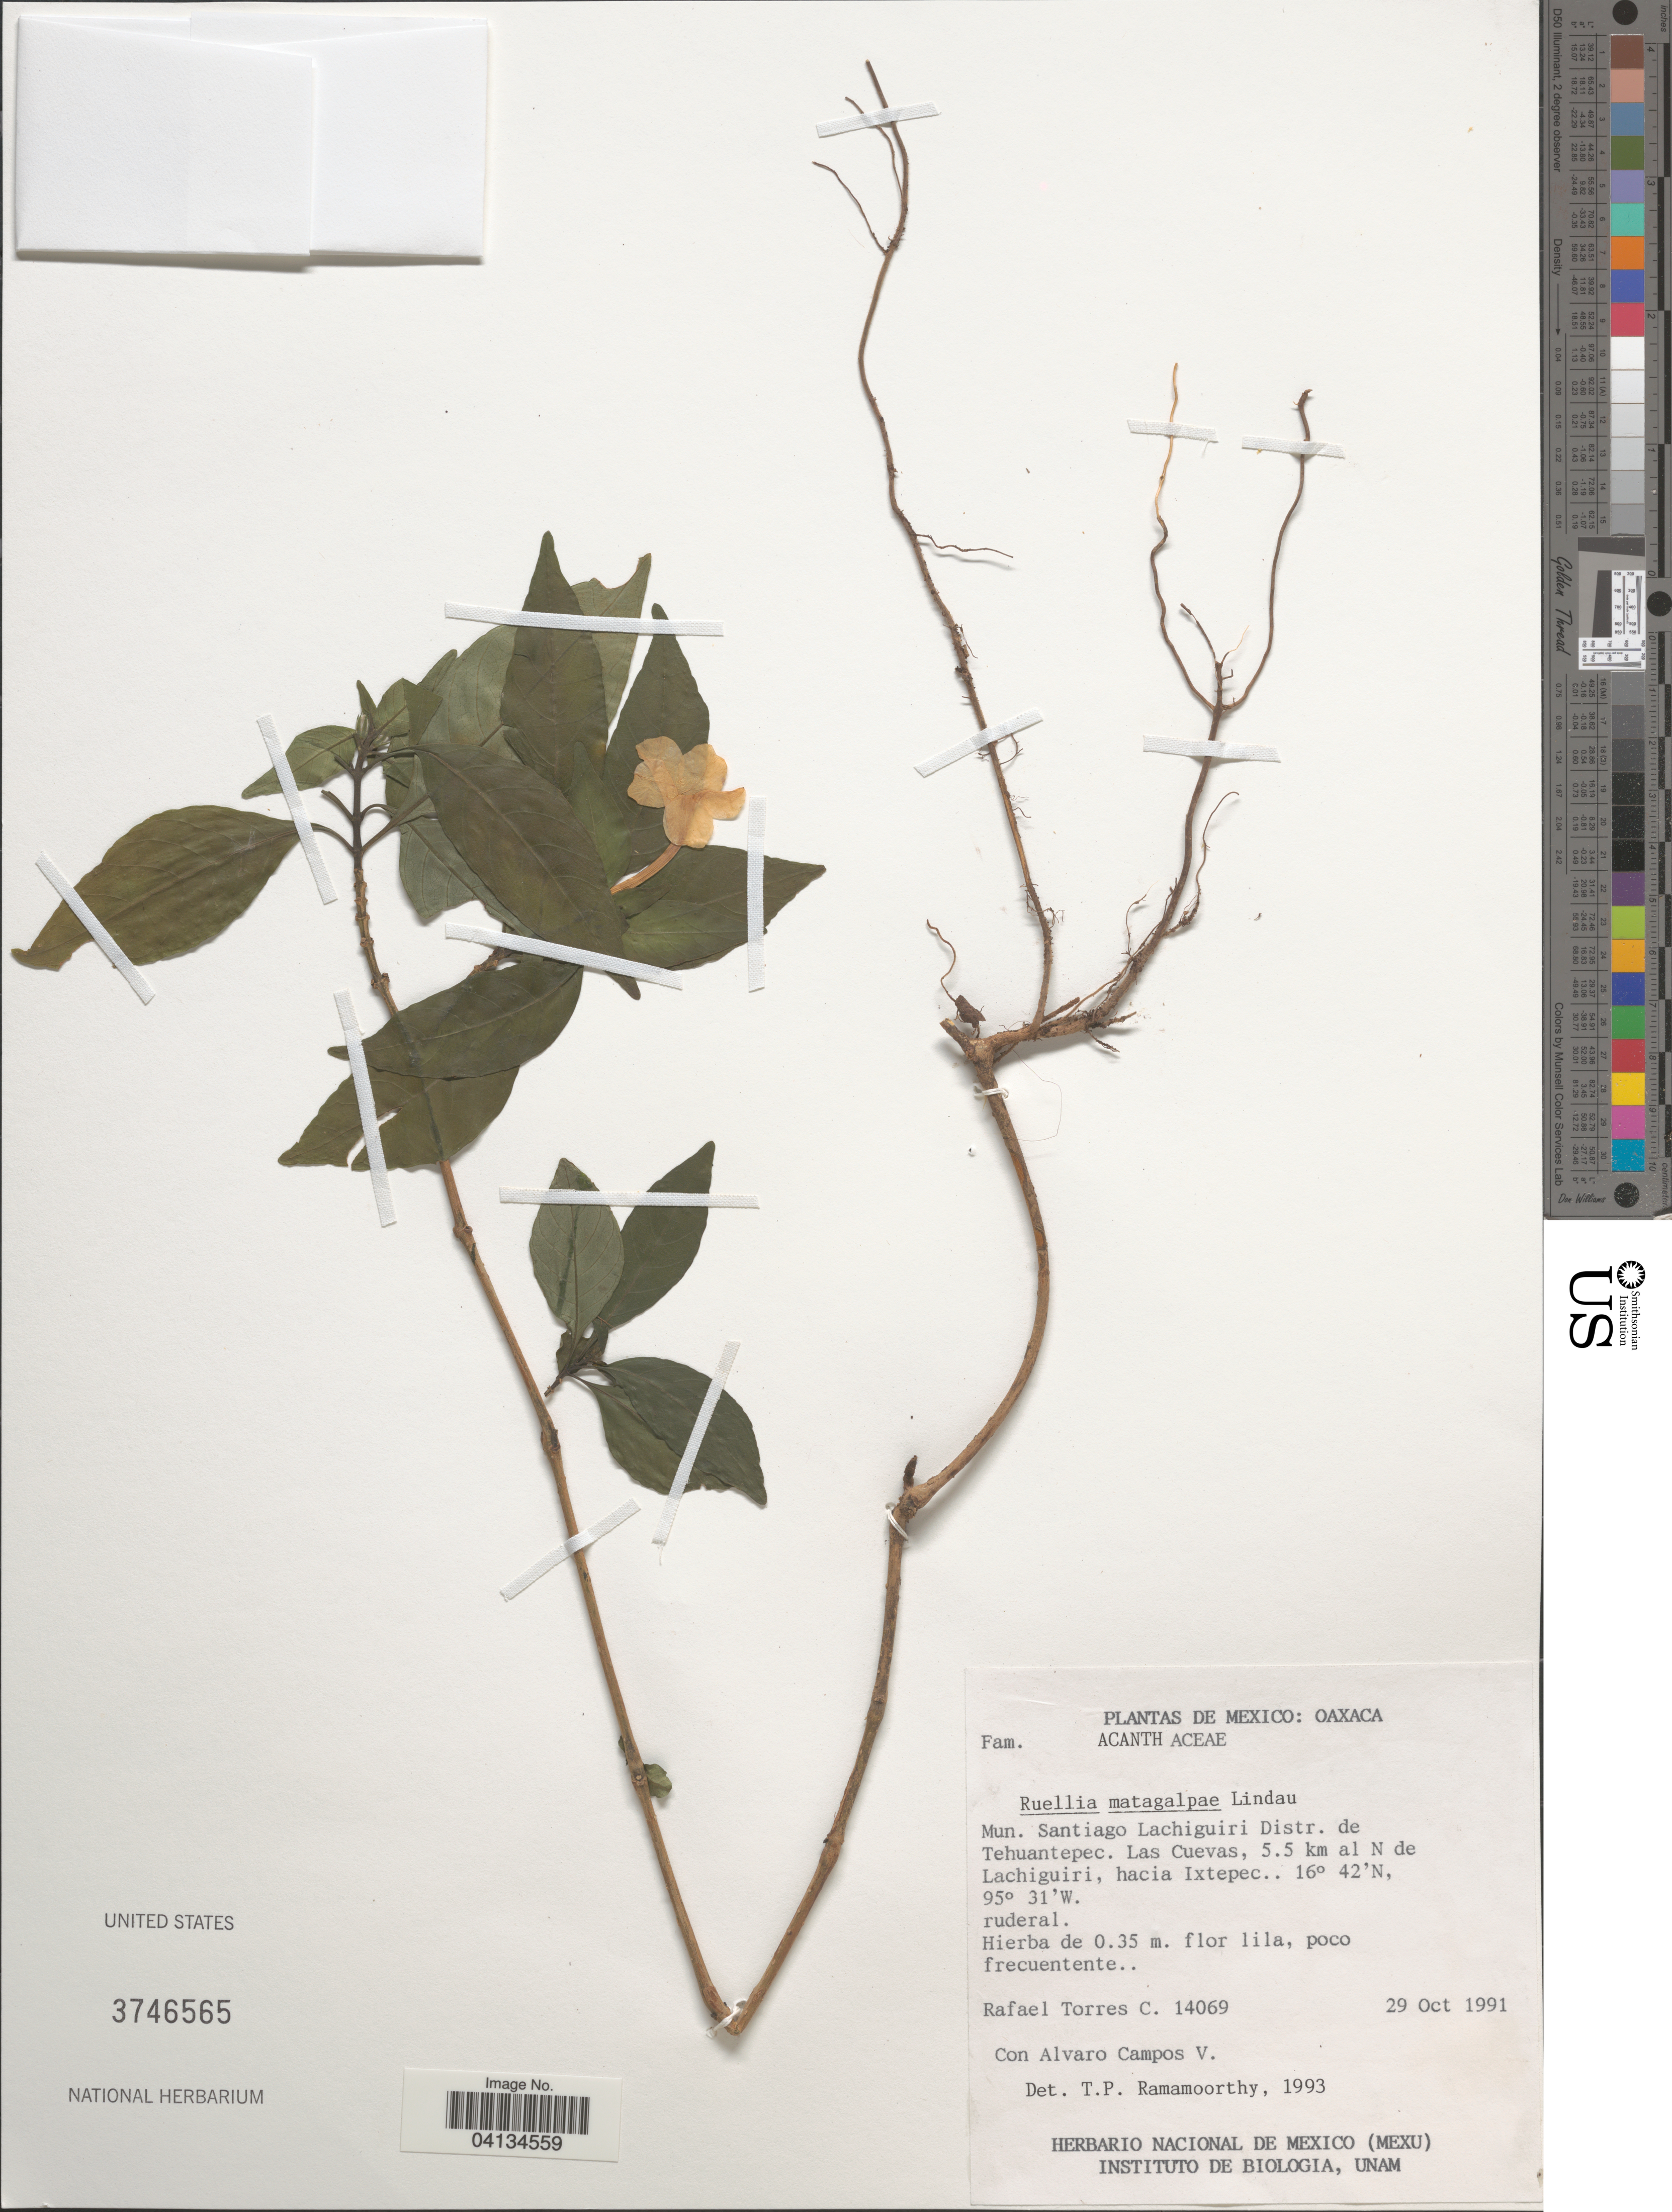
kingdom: Plantae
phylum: Tracheophyta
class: Magnoliopsida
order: Lamiales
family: Acanthaceae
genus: Ruellia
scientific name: Ruellia matagalpae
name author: Lindau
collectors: R. Torres C. & Á. Campos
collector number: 14069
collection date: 1991-10-29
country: Mexico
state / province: Oaxaca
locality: Mun. Santiago Lachiguiri Dto. de Tehuantepec. Las Cuevas, 5.5 km al N de Lachiguiri. hacia Ixtepec.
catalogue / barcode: US 3746565